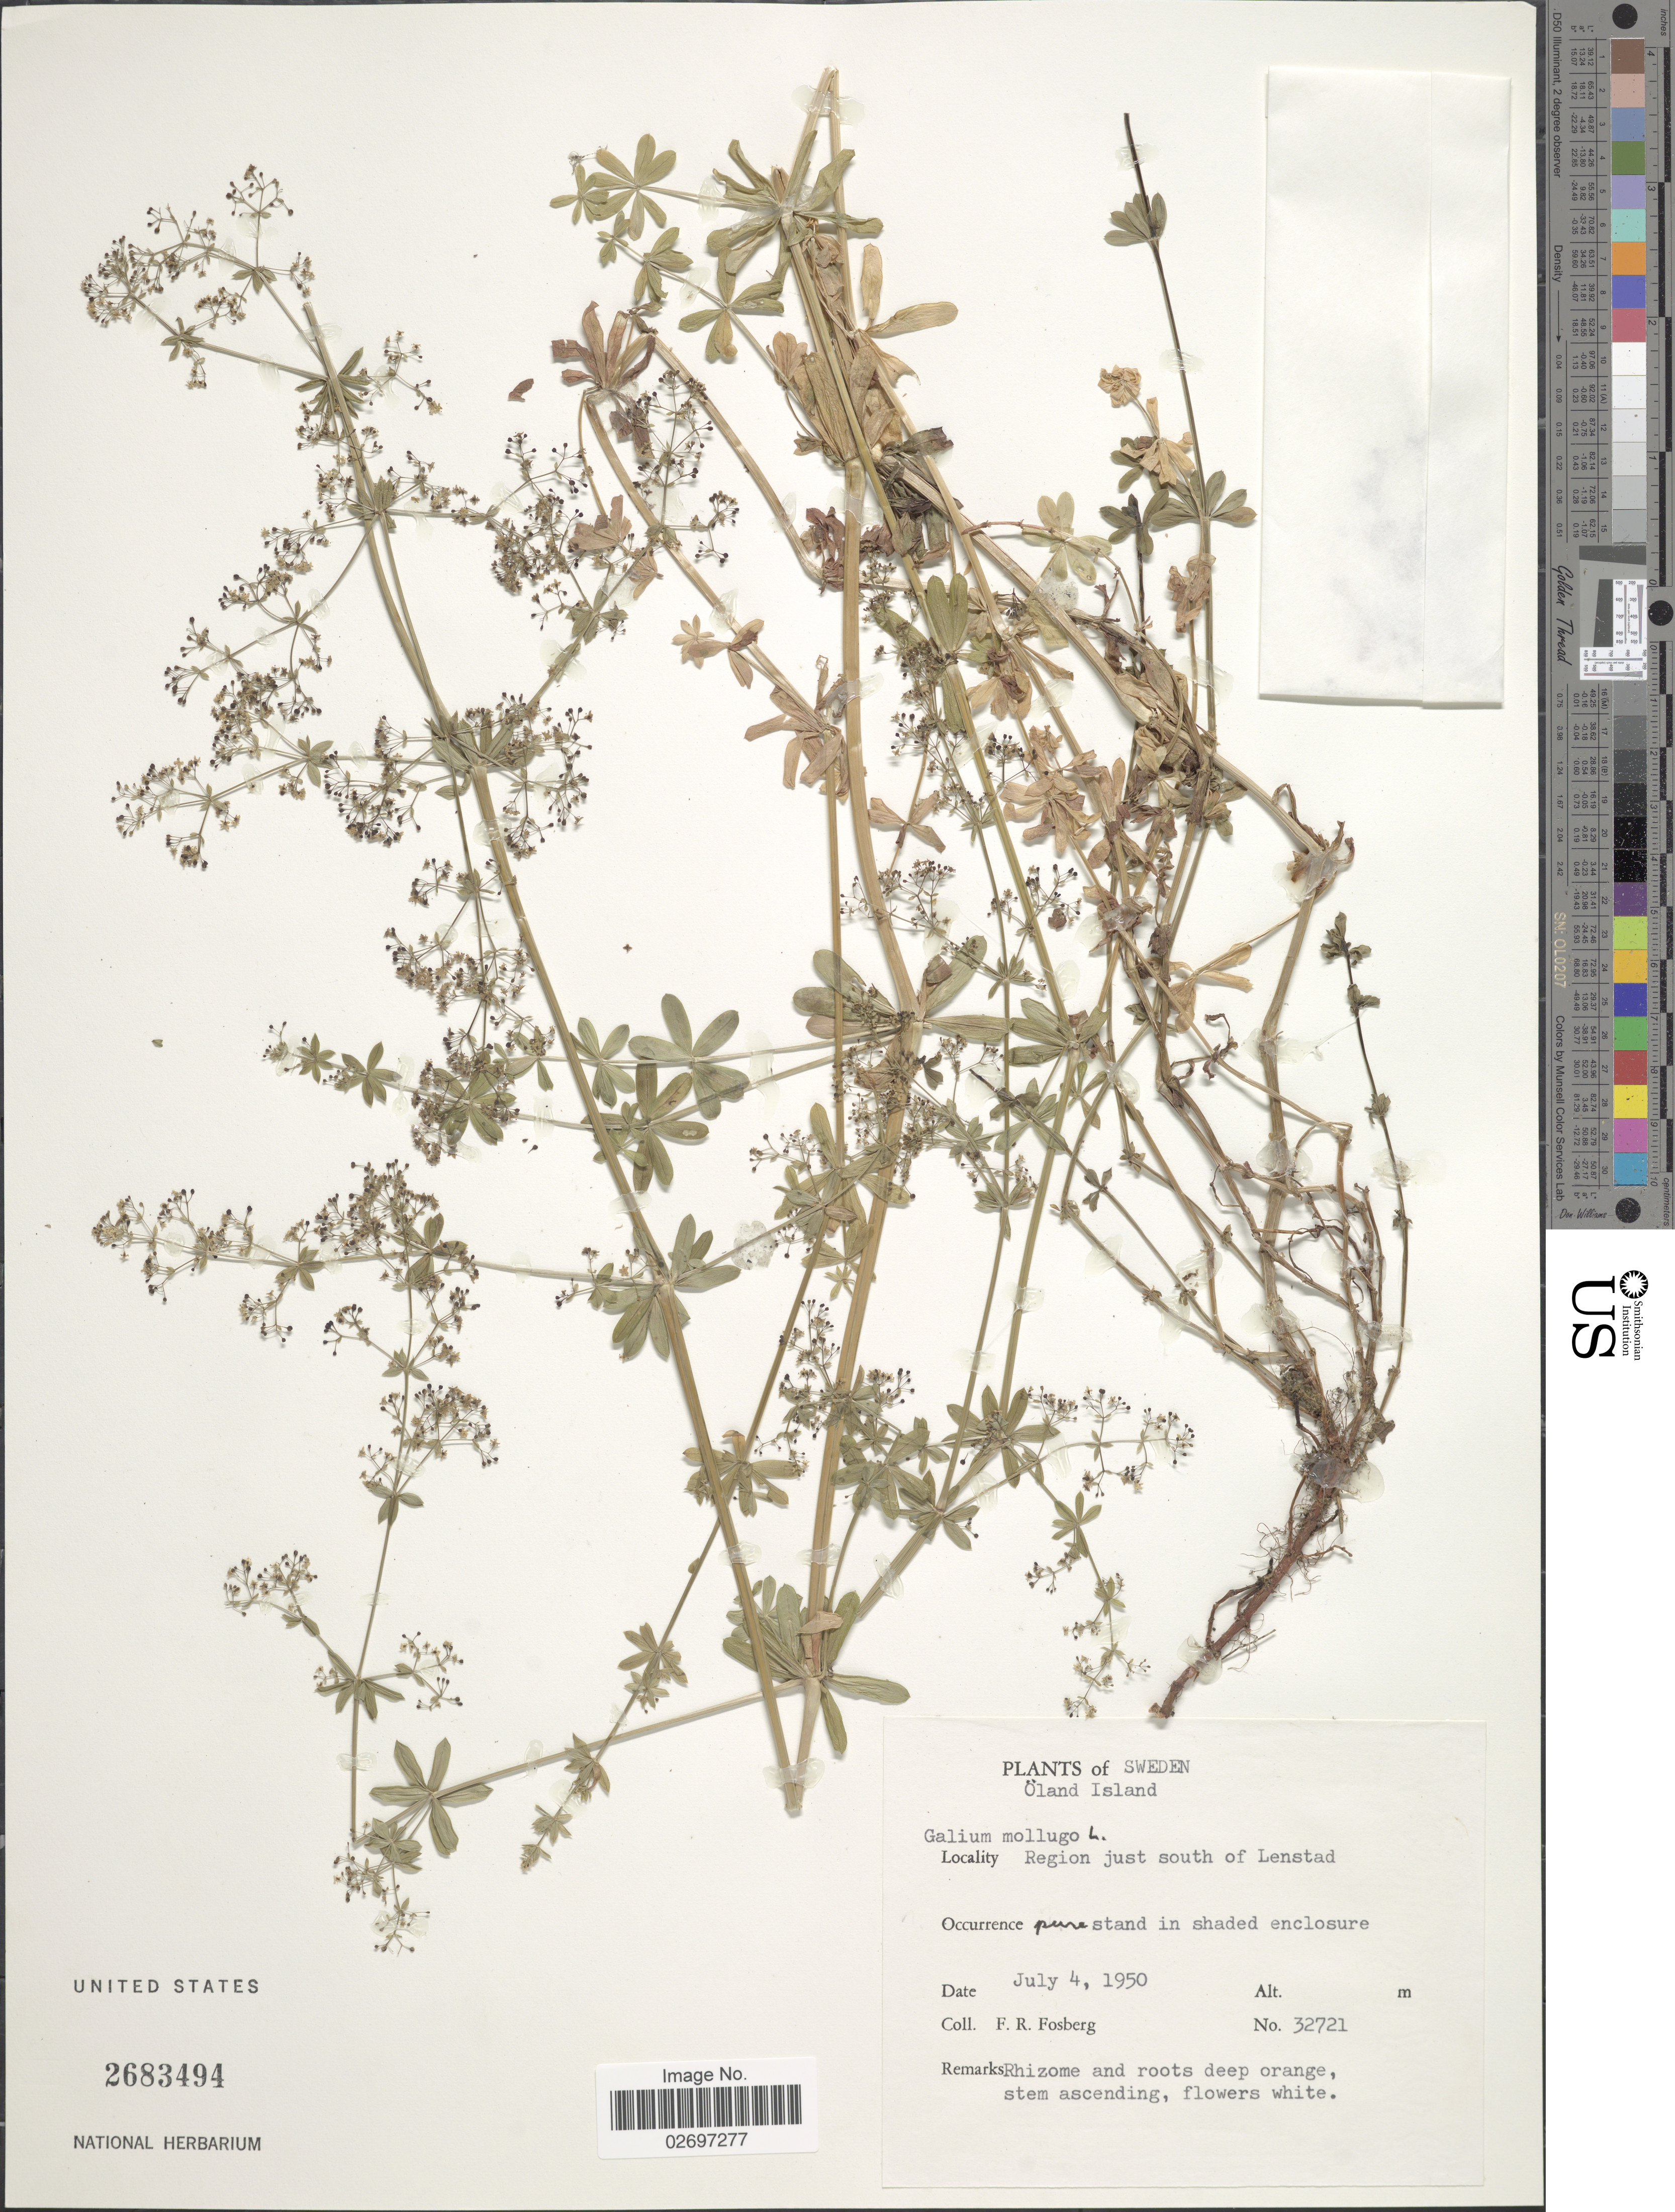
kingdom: Plantae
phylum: Tracheophyta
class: Magnoliopsida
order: Gentianales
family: Rubiaceae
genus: Galium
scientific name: Galium mollugo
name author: L.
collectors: F. R. Fosberg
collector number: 32721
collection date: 1950-07-04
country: Sweden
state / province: Kalmar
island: Oland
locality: Öland Island. Region just south of Lenstad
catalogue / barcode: US 2683494